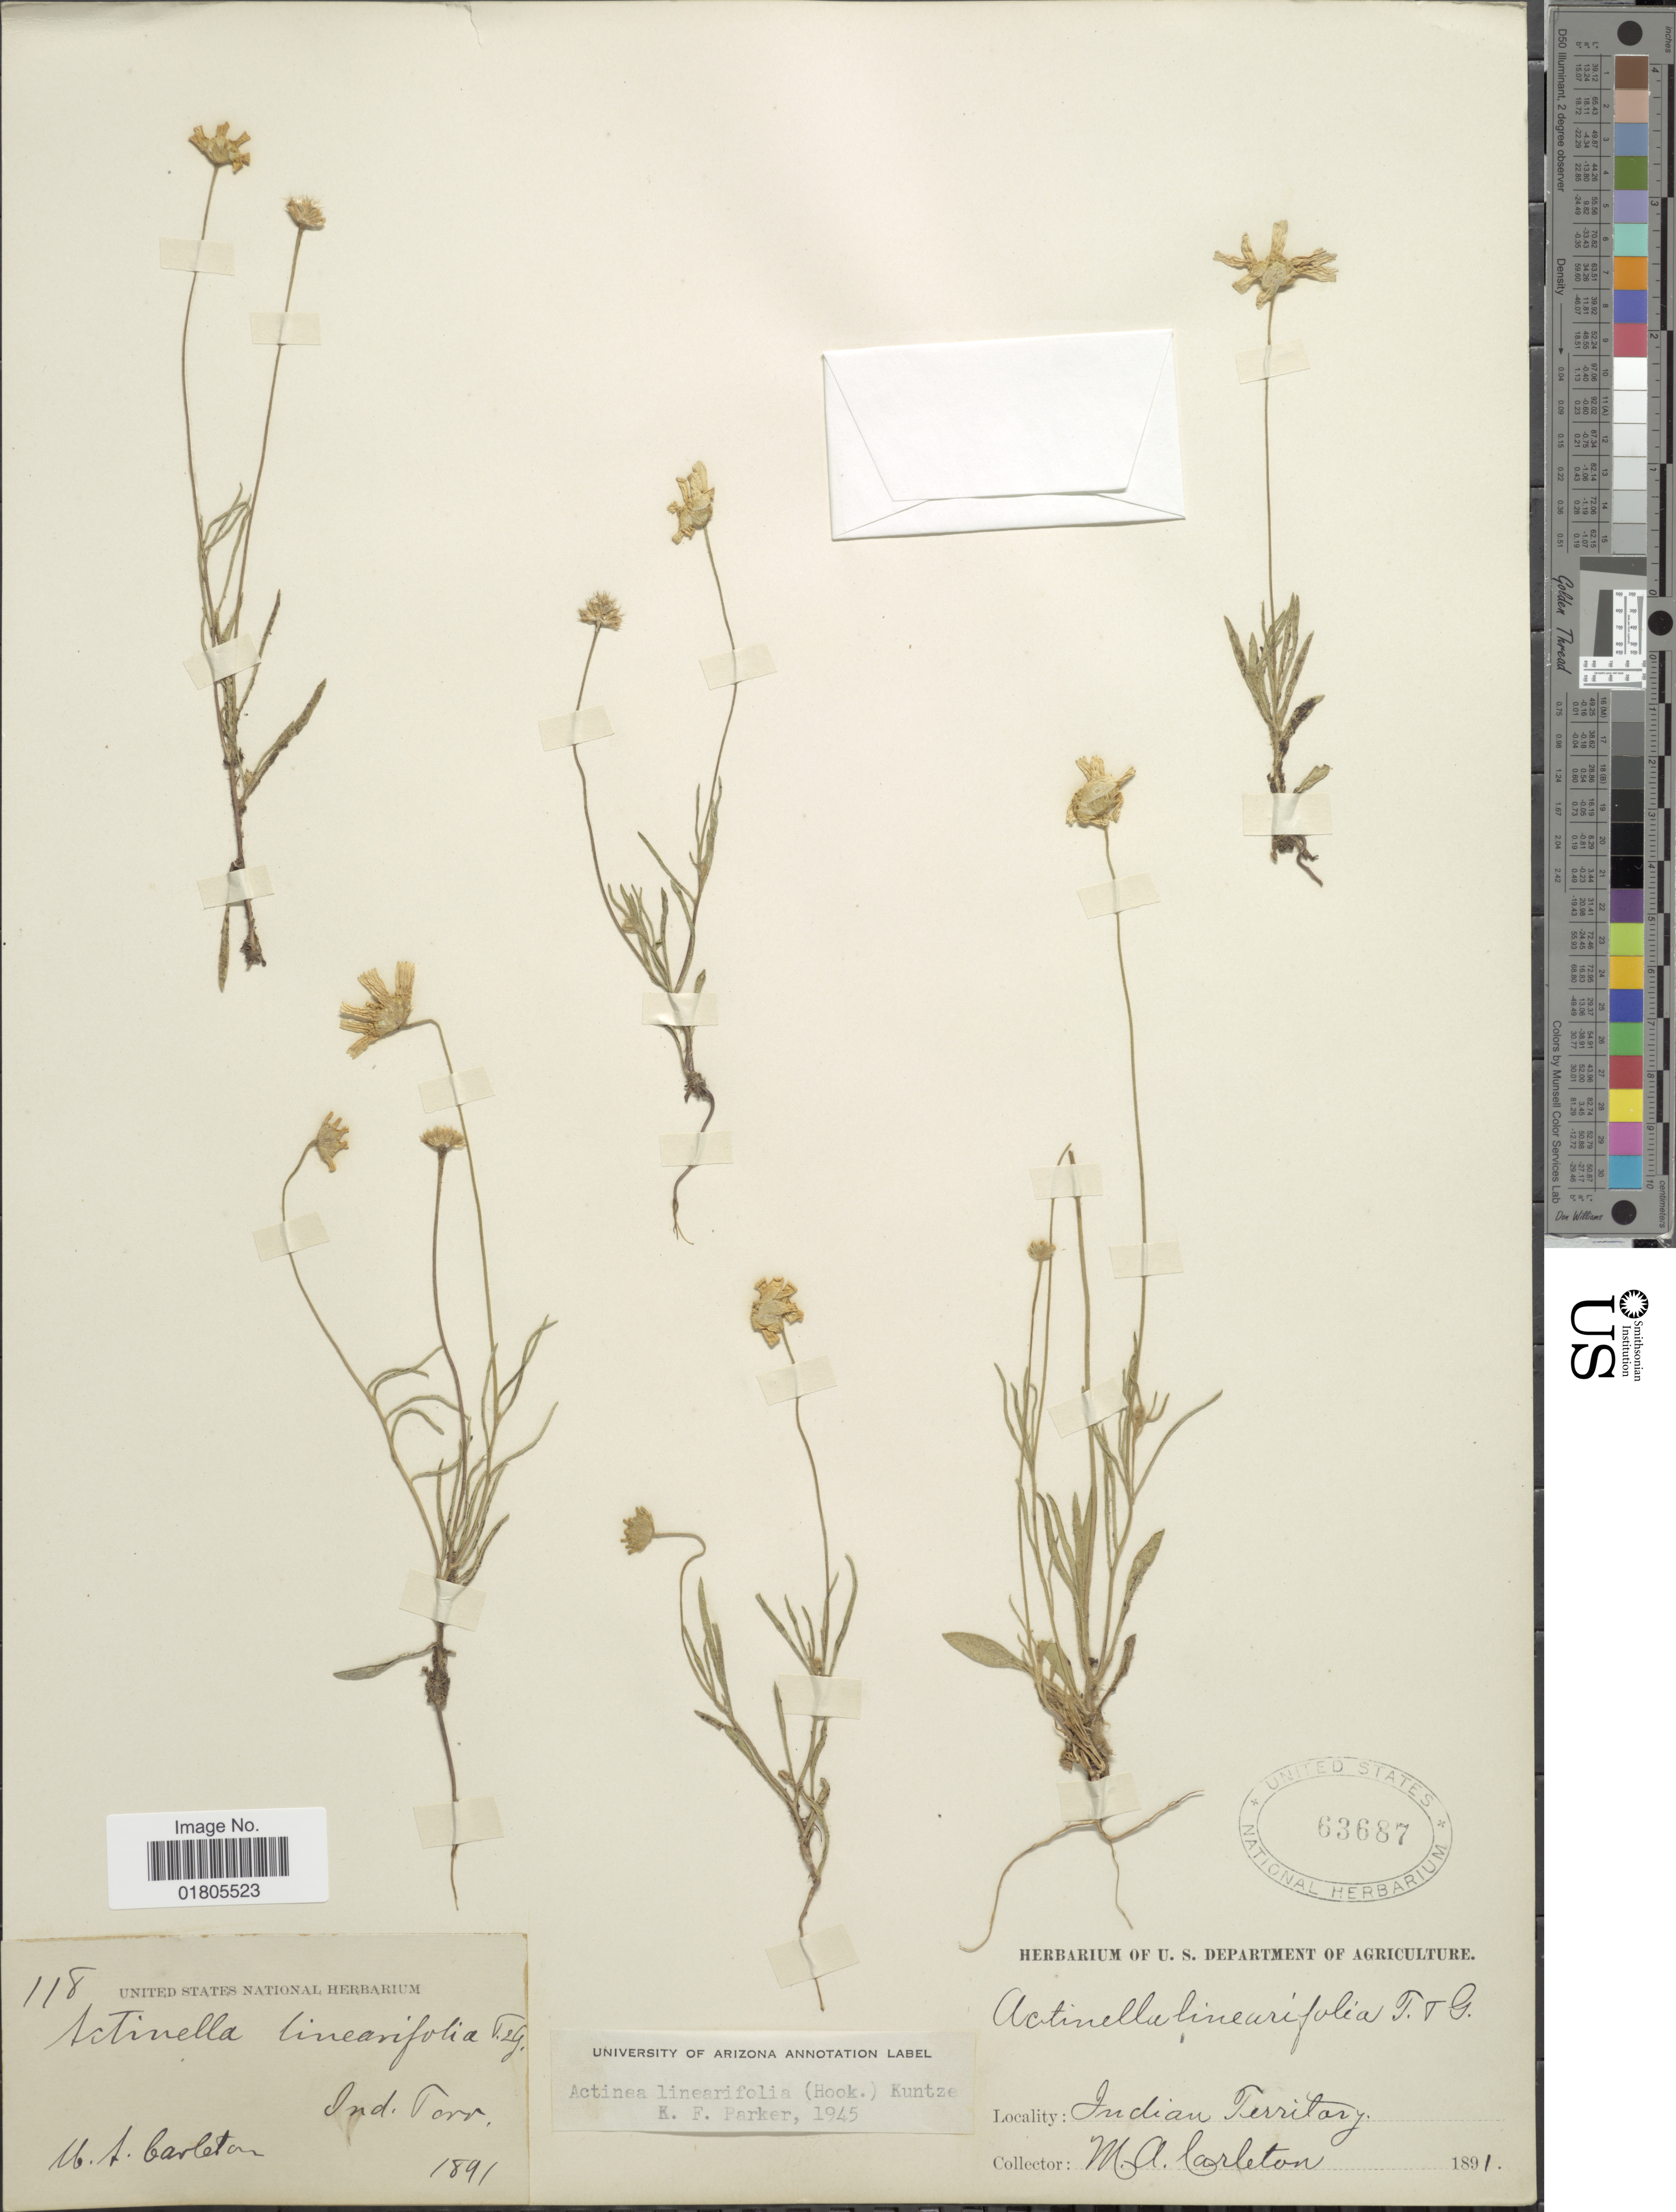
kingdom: Plantae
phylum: Tracheophyta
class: Magnoliopsida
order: Asterales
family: Asteraceae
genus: Actinea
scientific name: Actinea linearifolia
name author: (Hook.) Kuntze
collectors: M. A. Carleton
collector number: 118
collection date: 1891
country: United States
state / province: Oklahoma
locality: Indian Territory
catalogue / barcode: US 63687